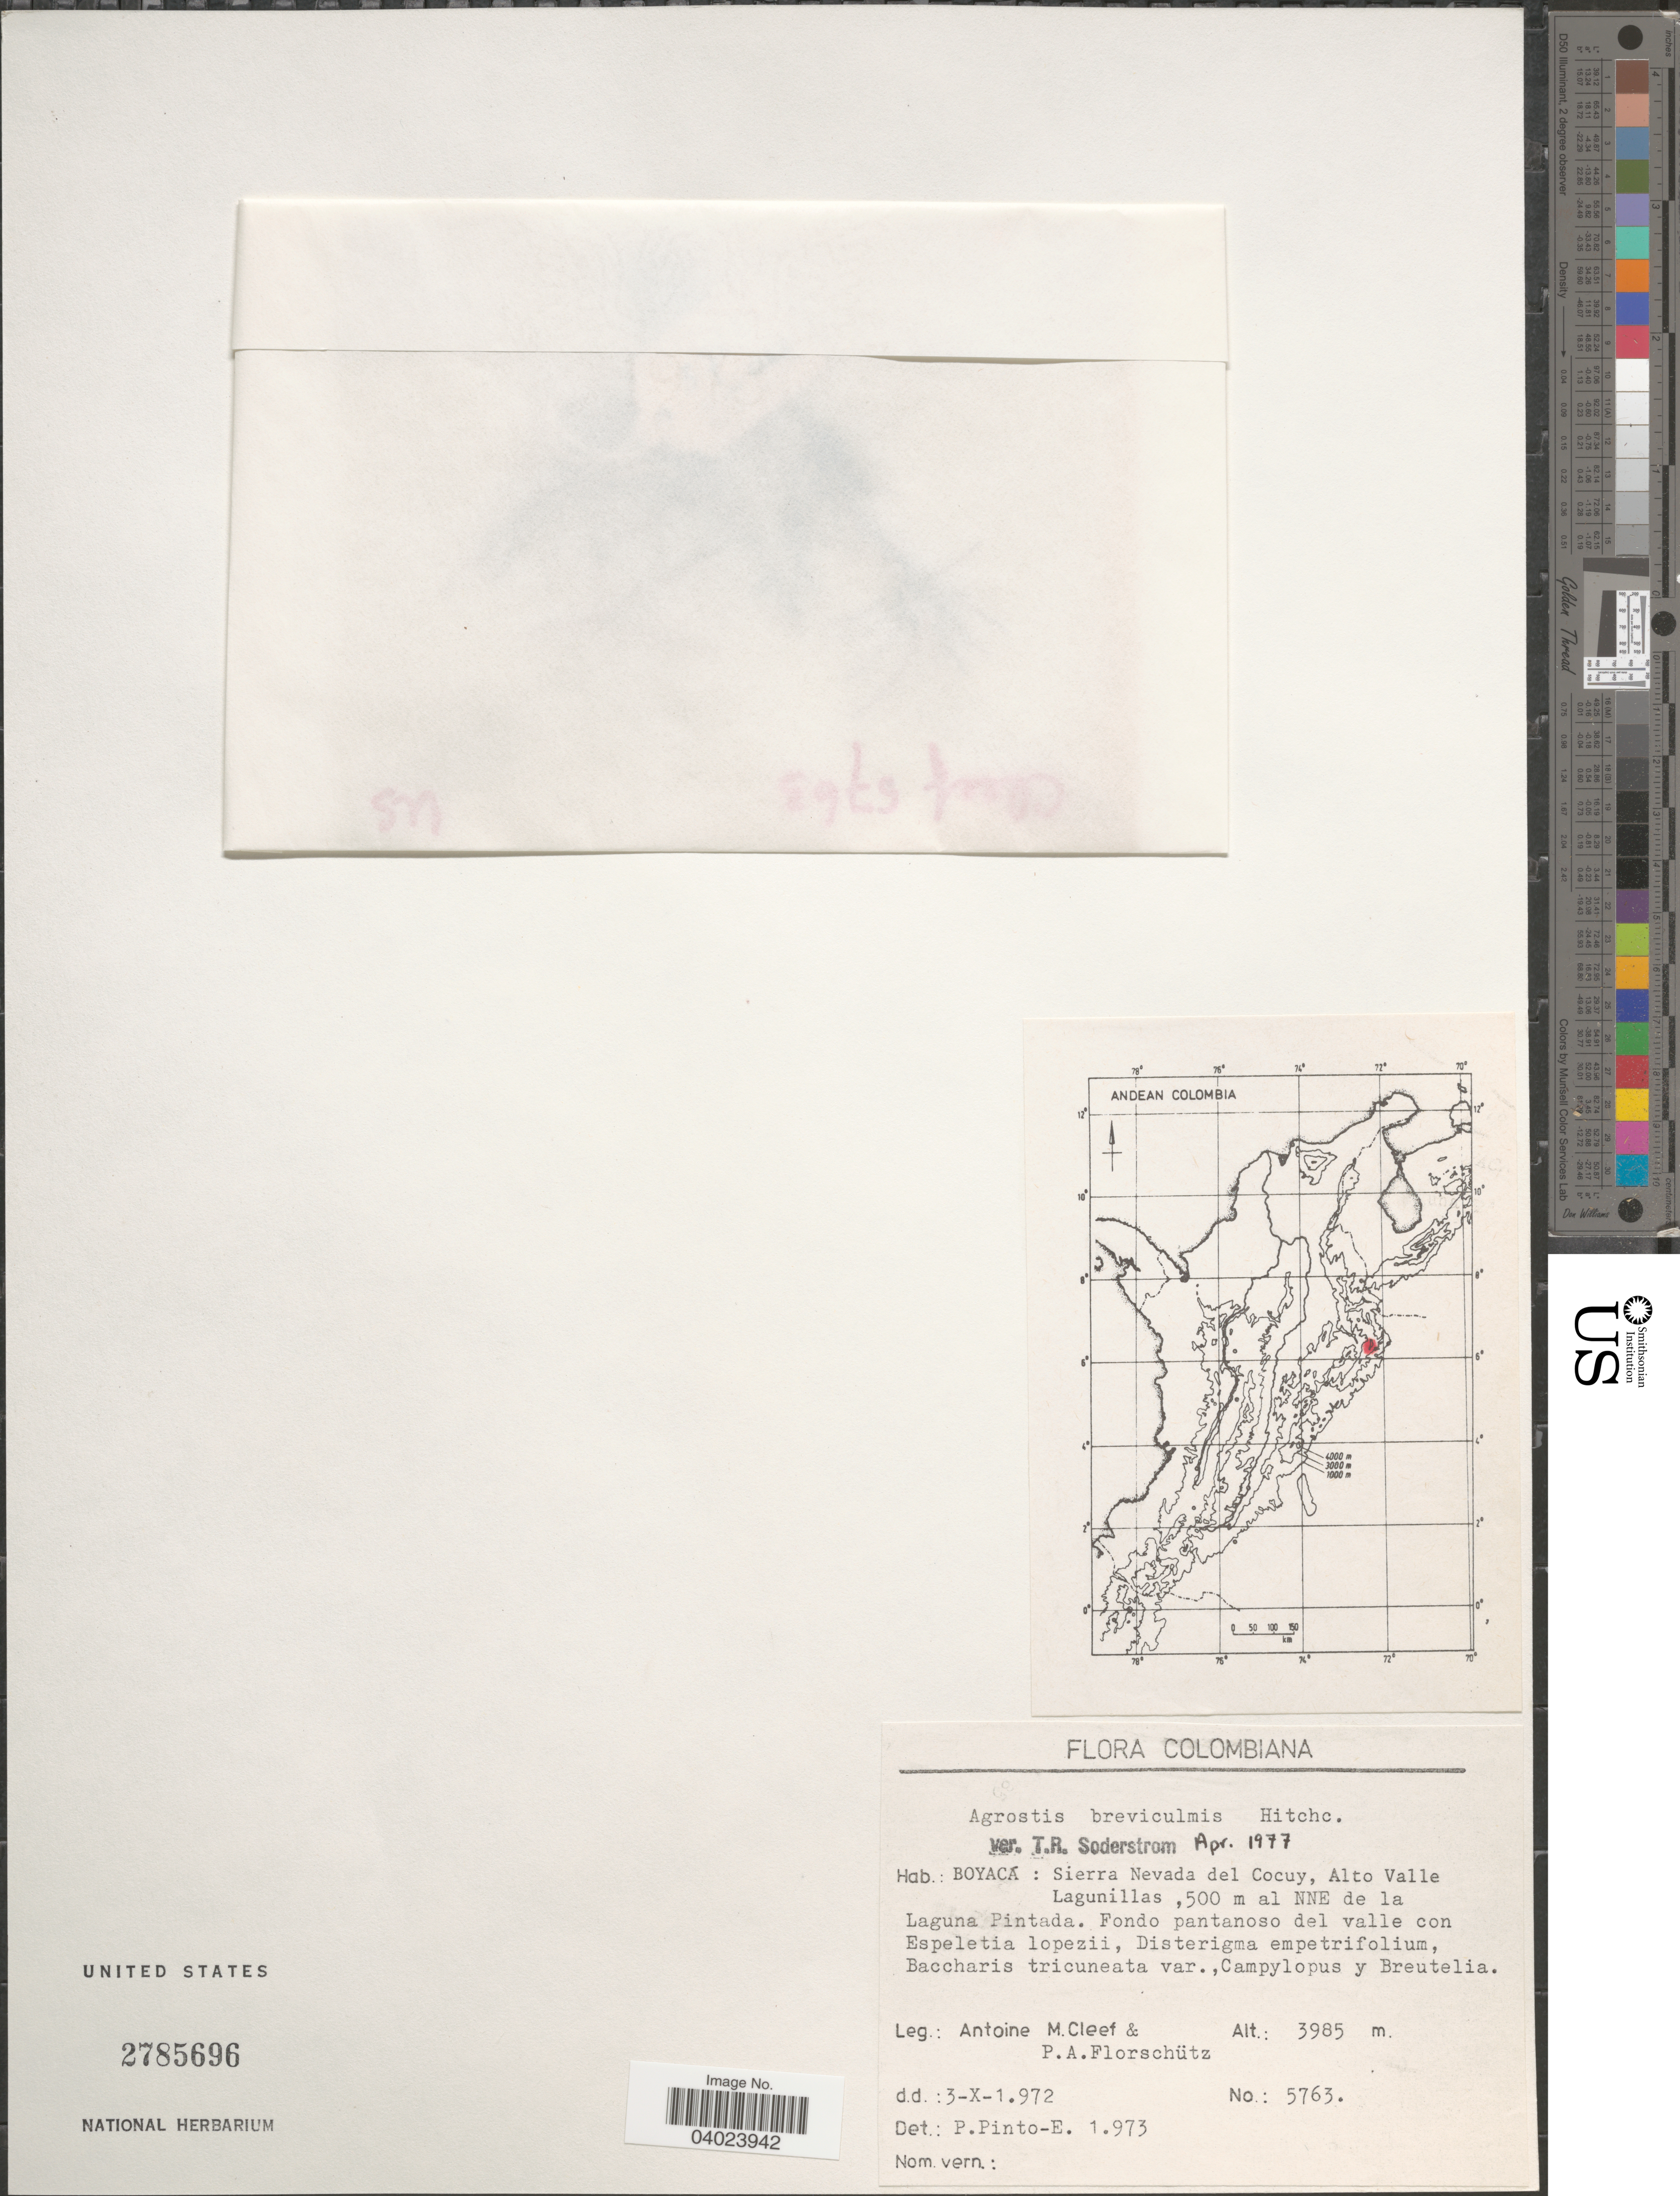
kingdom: Plantae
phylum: Tracheophyta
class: Liliopsida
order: Poales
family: Poaceae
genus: Agrostis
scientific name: Agrostis breviculmis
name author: Hitchc.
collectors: A. M. Cleef & P. Florschütz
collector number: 5763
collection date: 1972-10-03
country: Colombia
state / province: Boyacá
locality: Sierra Nevada del Cocuy, Alto Valle Lagunillas, 500 m al NNE de la Laguna Pintada.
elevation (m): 3985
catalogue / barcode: US 2785696